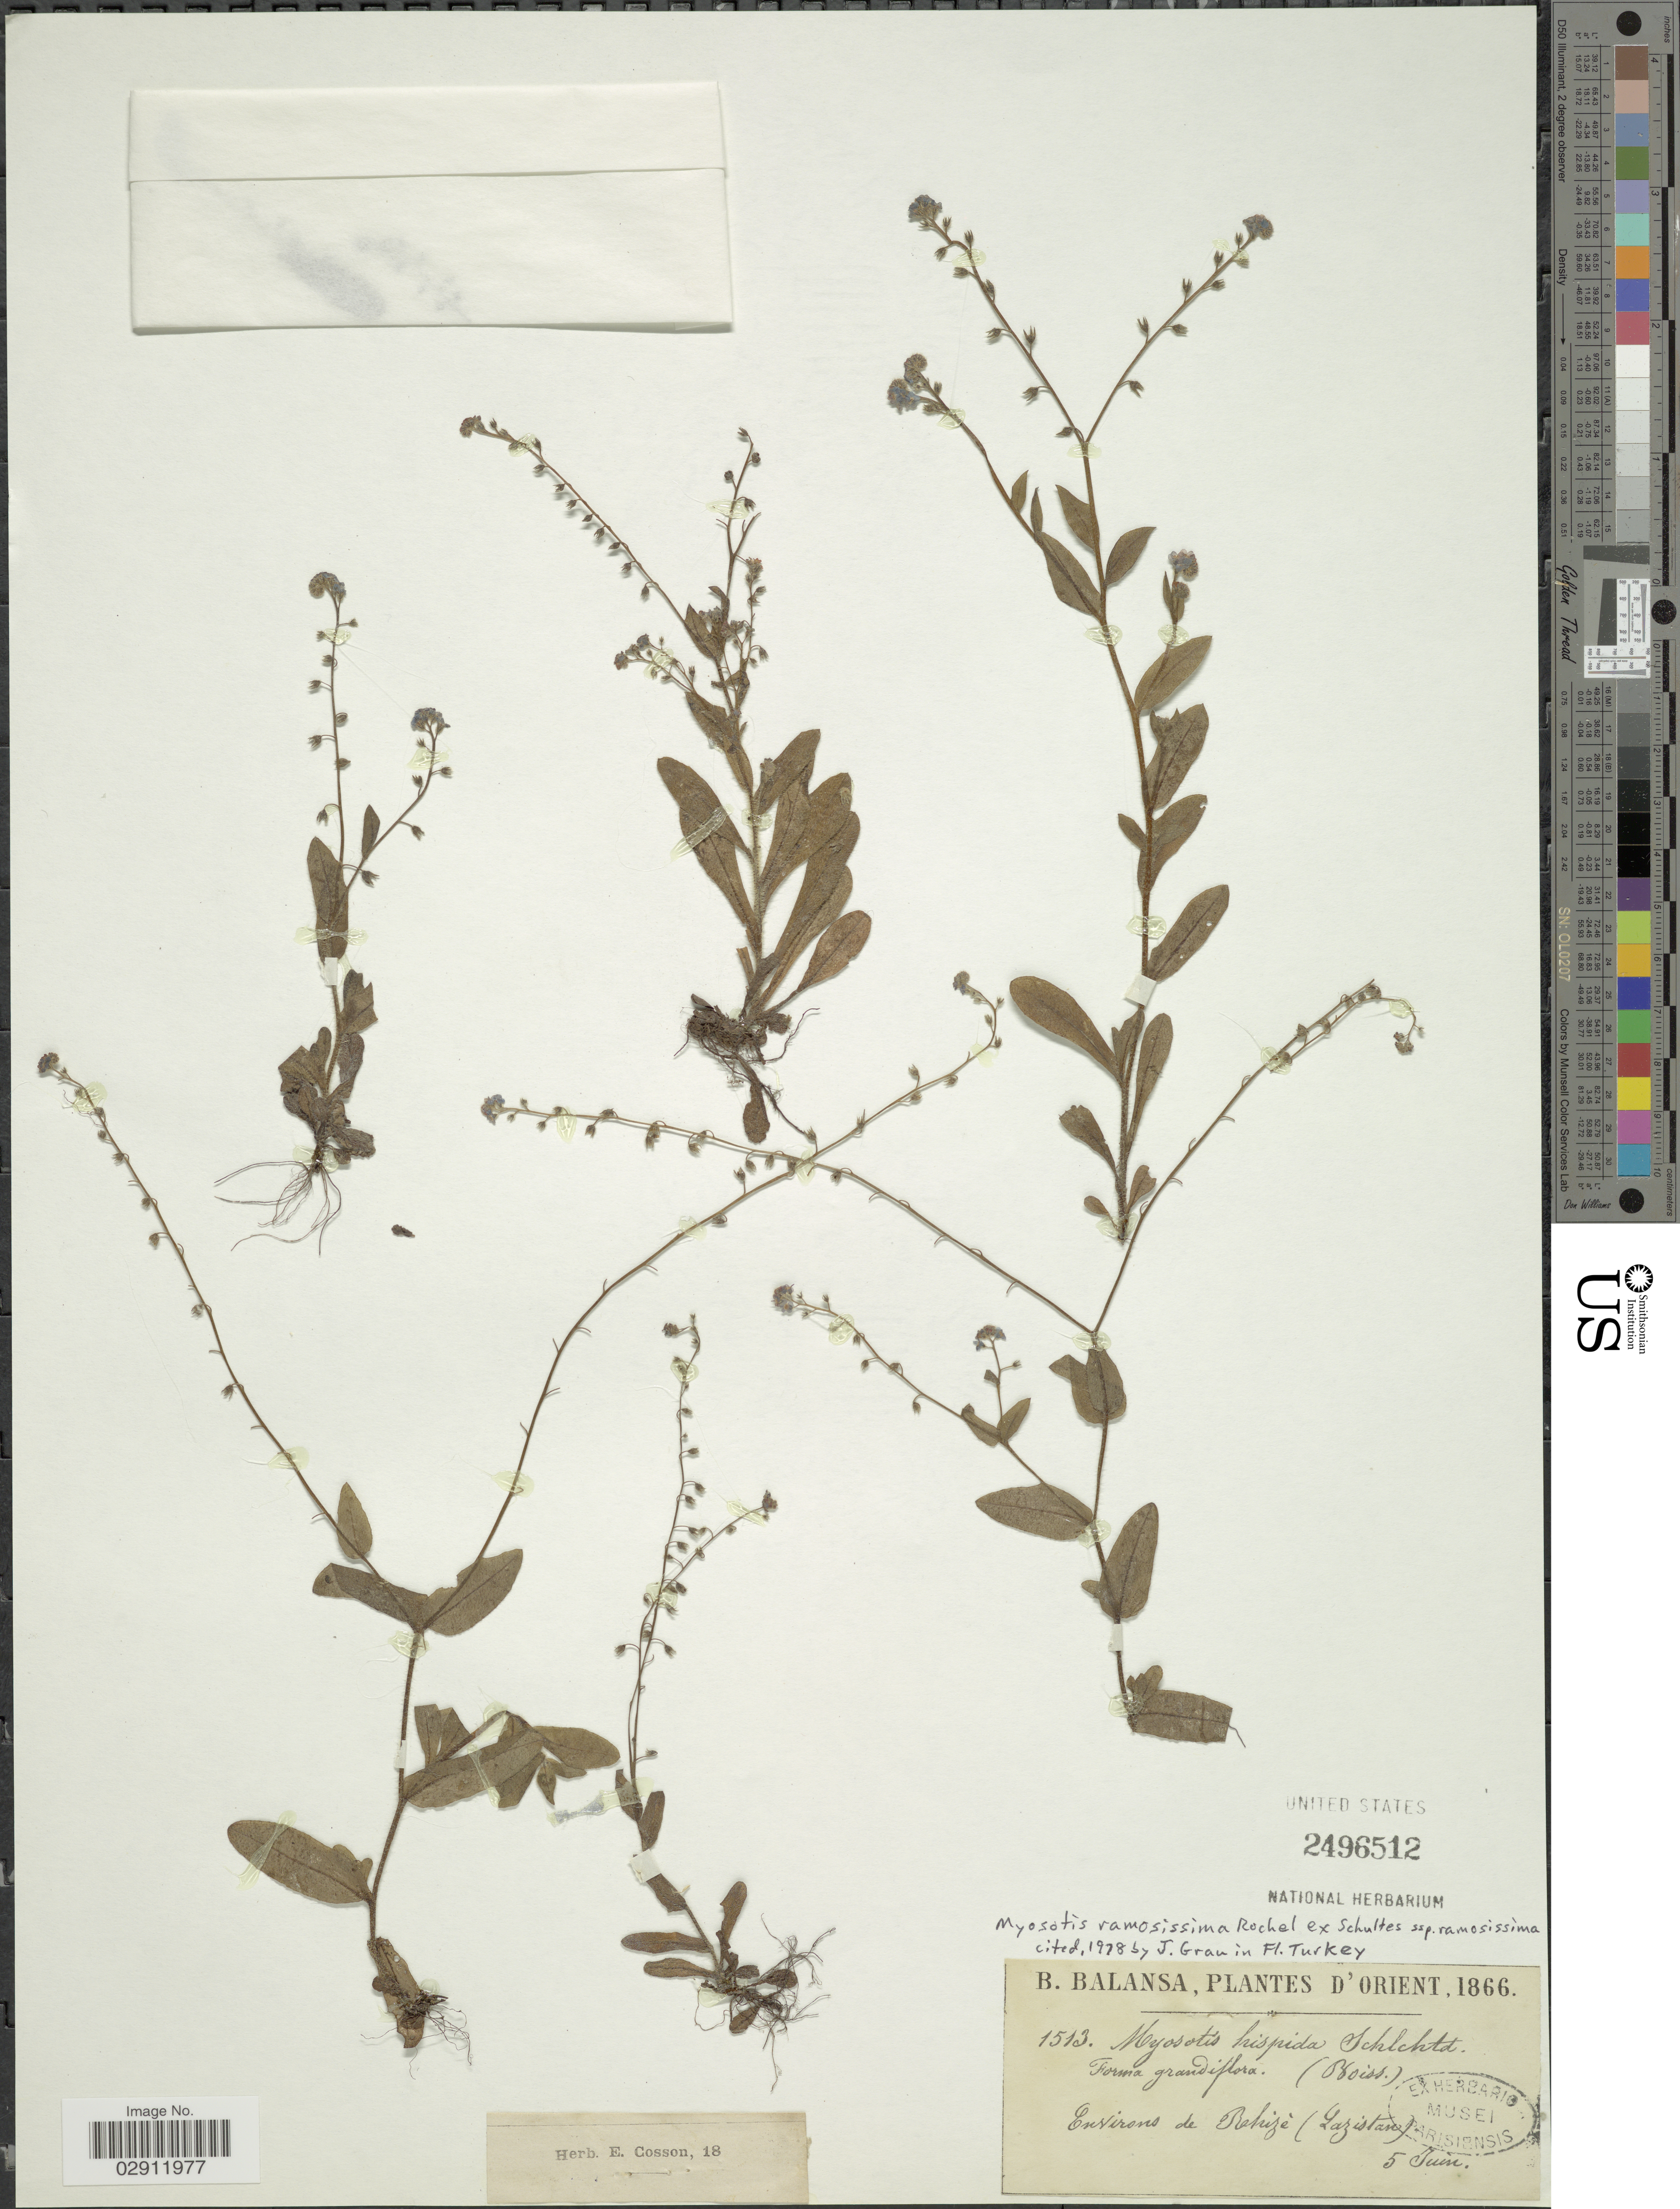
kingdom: Plantae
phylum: Tracheophyta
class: Magnoliopsida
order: Boraginales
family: Boraginaceae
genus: Myosotis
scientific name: Myosotis ramosissima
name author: Rochel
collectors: B. Balansa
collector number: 1513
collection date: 1866-06-05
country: Turkey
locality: D'Orient. Environs de Belrizé (Lazistan).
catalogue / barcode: US 2496512